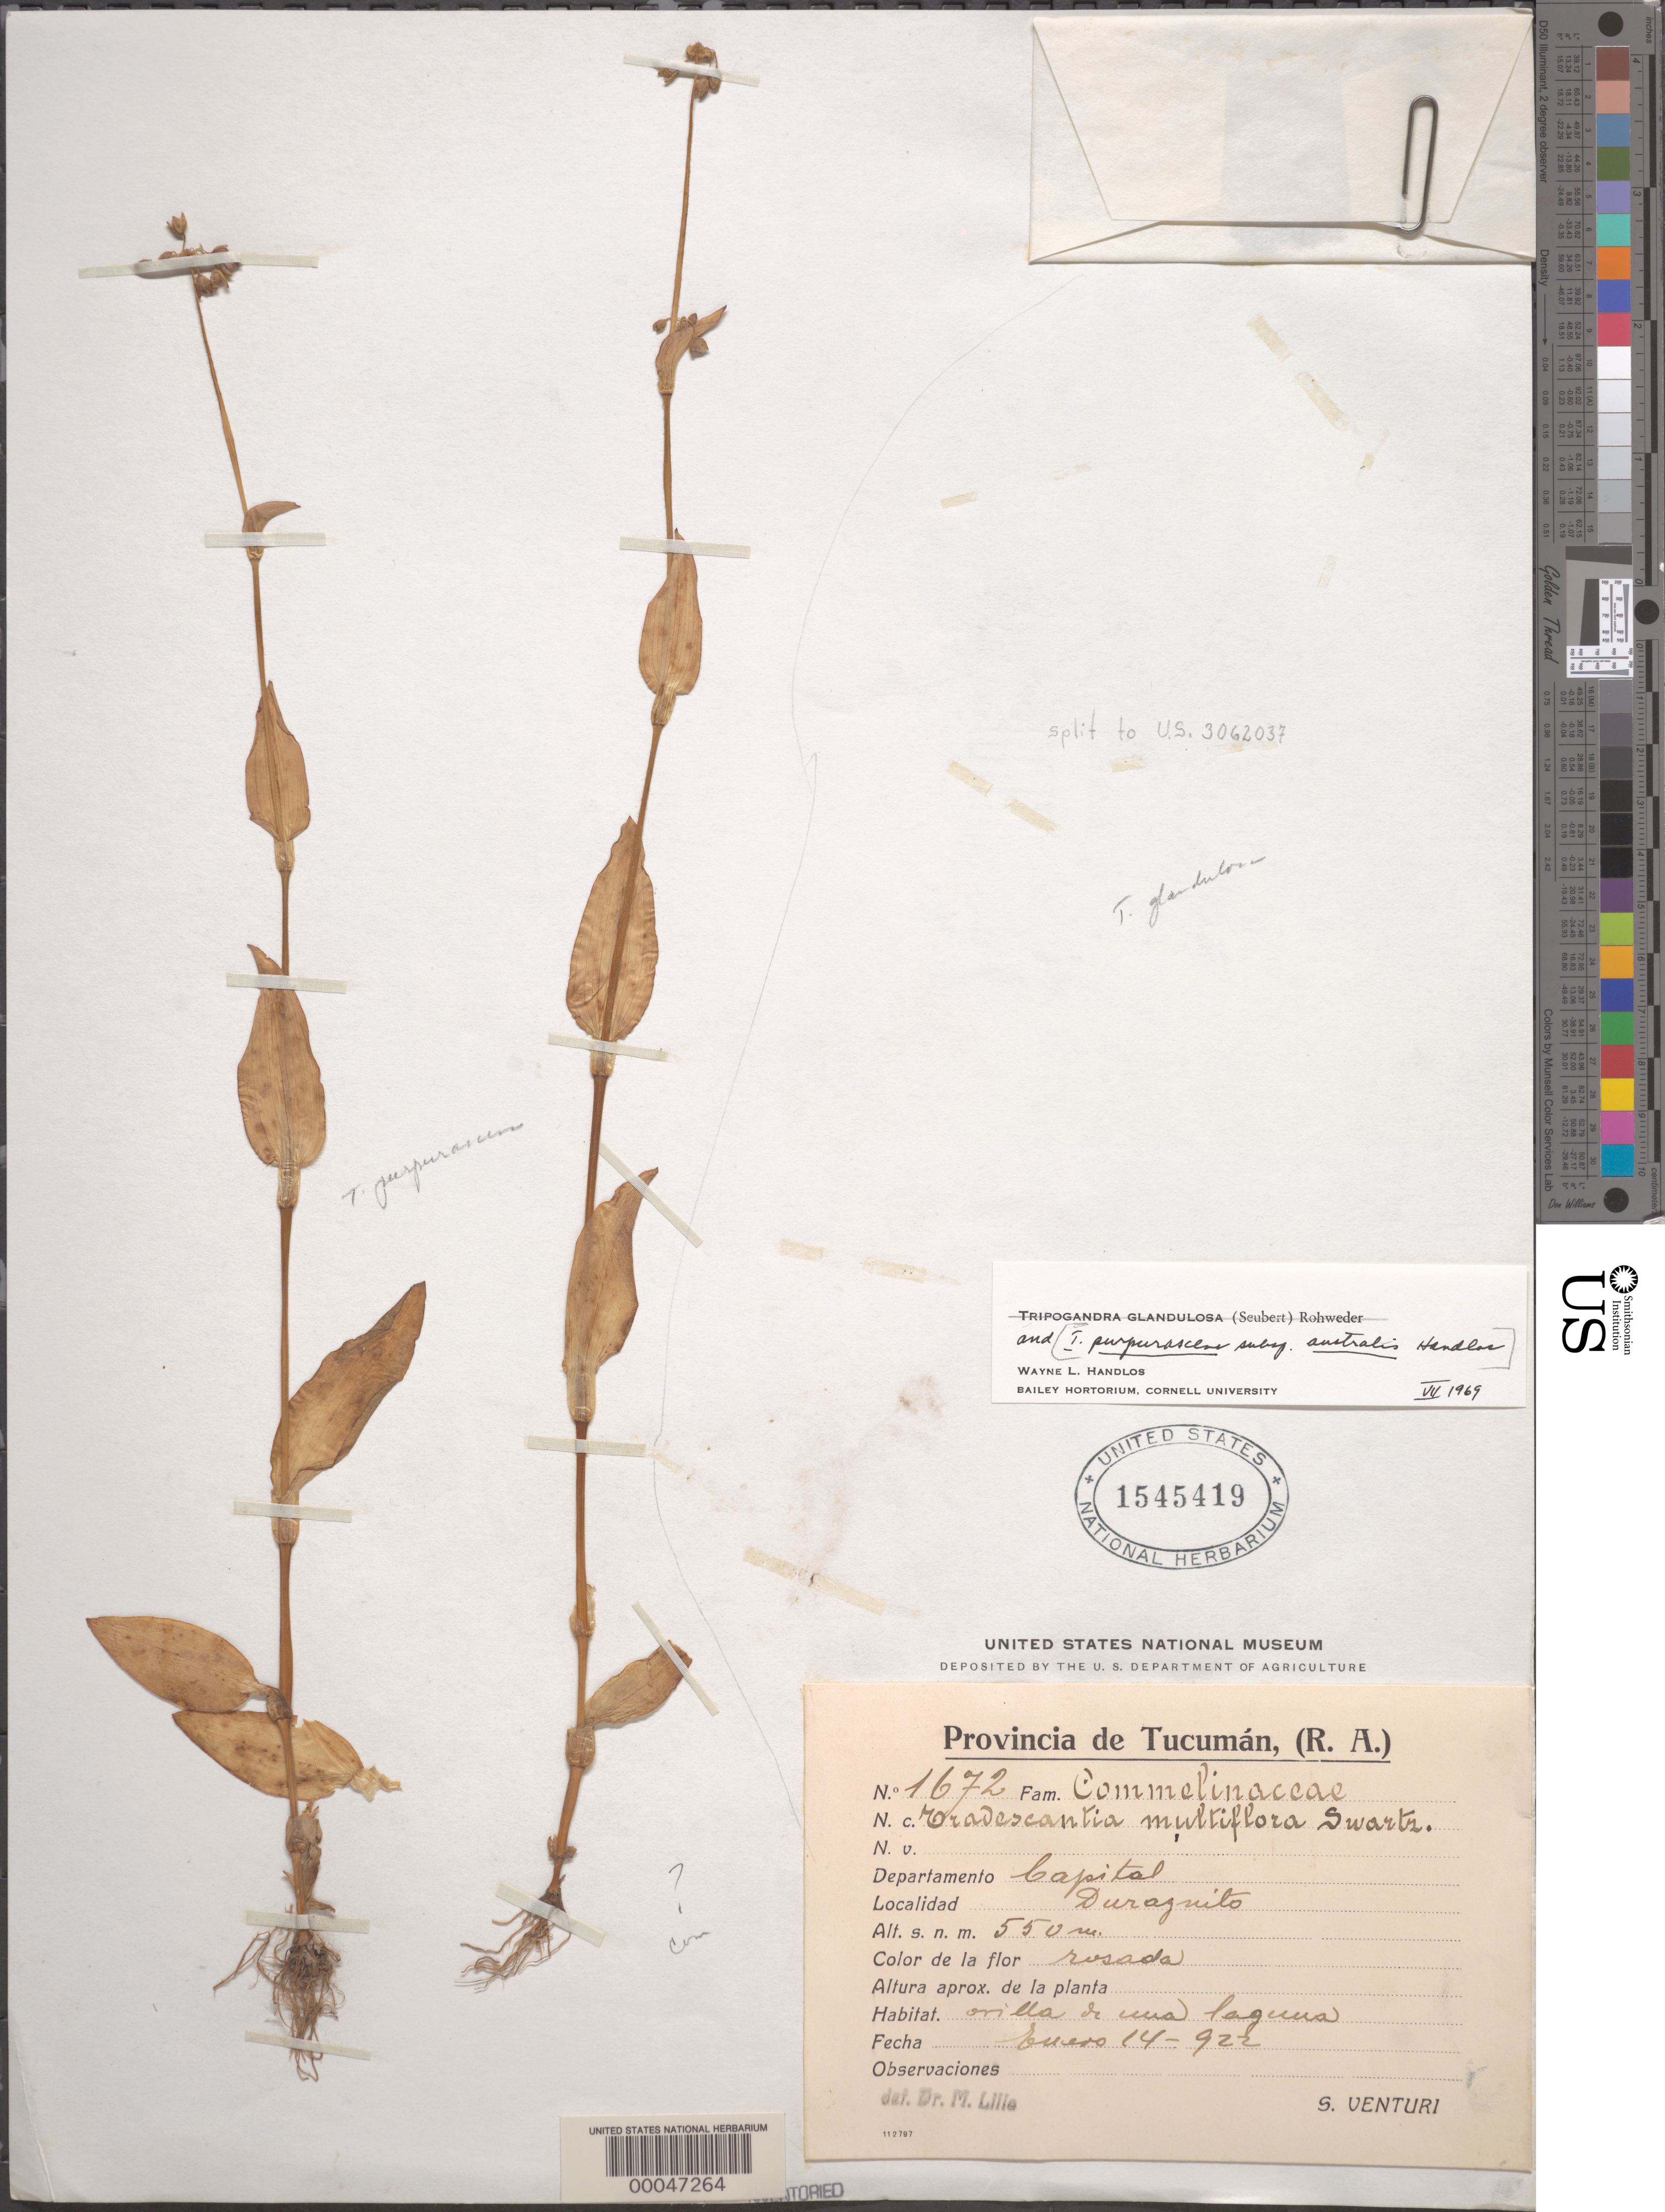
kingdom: Plantae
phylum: Tracheophyta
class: Liliopsida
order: Commelinales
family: Commelinaceae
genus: Tripogandra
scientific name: Tripogandra glandulosa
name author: (Seub.) Rohweder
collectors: S. Venturi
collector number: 1672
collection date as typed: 14 Jan 1922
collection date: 1922-01-14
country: Argentina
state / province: Ciudad Autónoma de Buenos Aires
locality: Durangnito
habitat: Laguna bank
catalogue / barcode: US 1545419